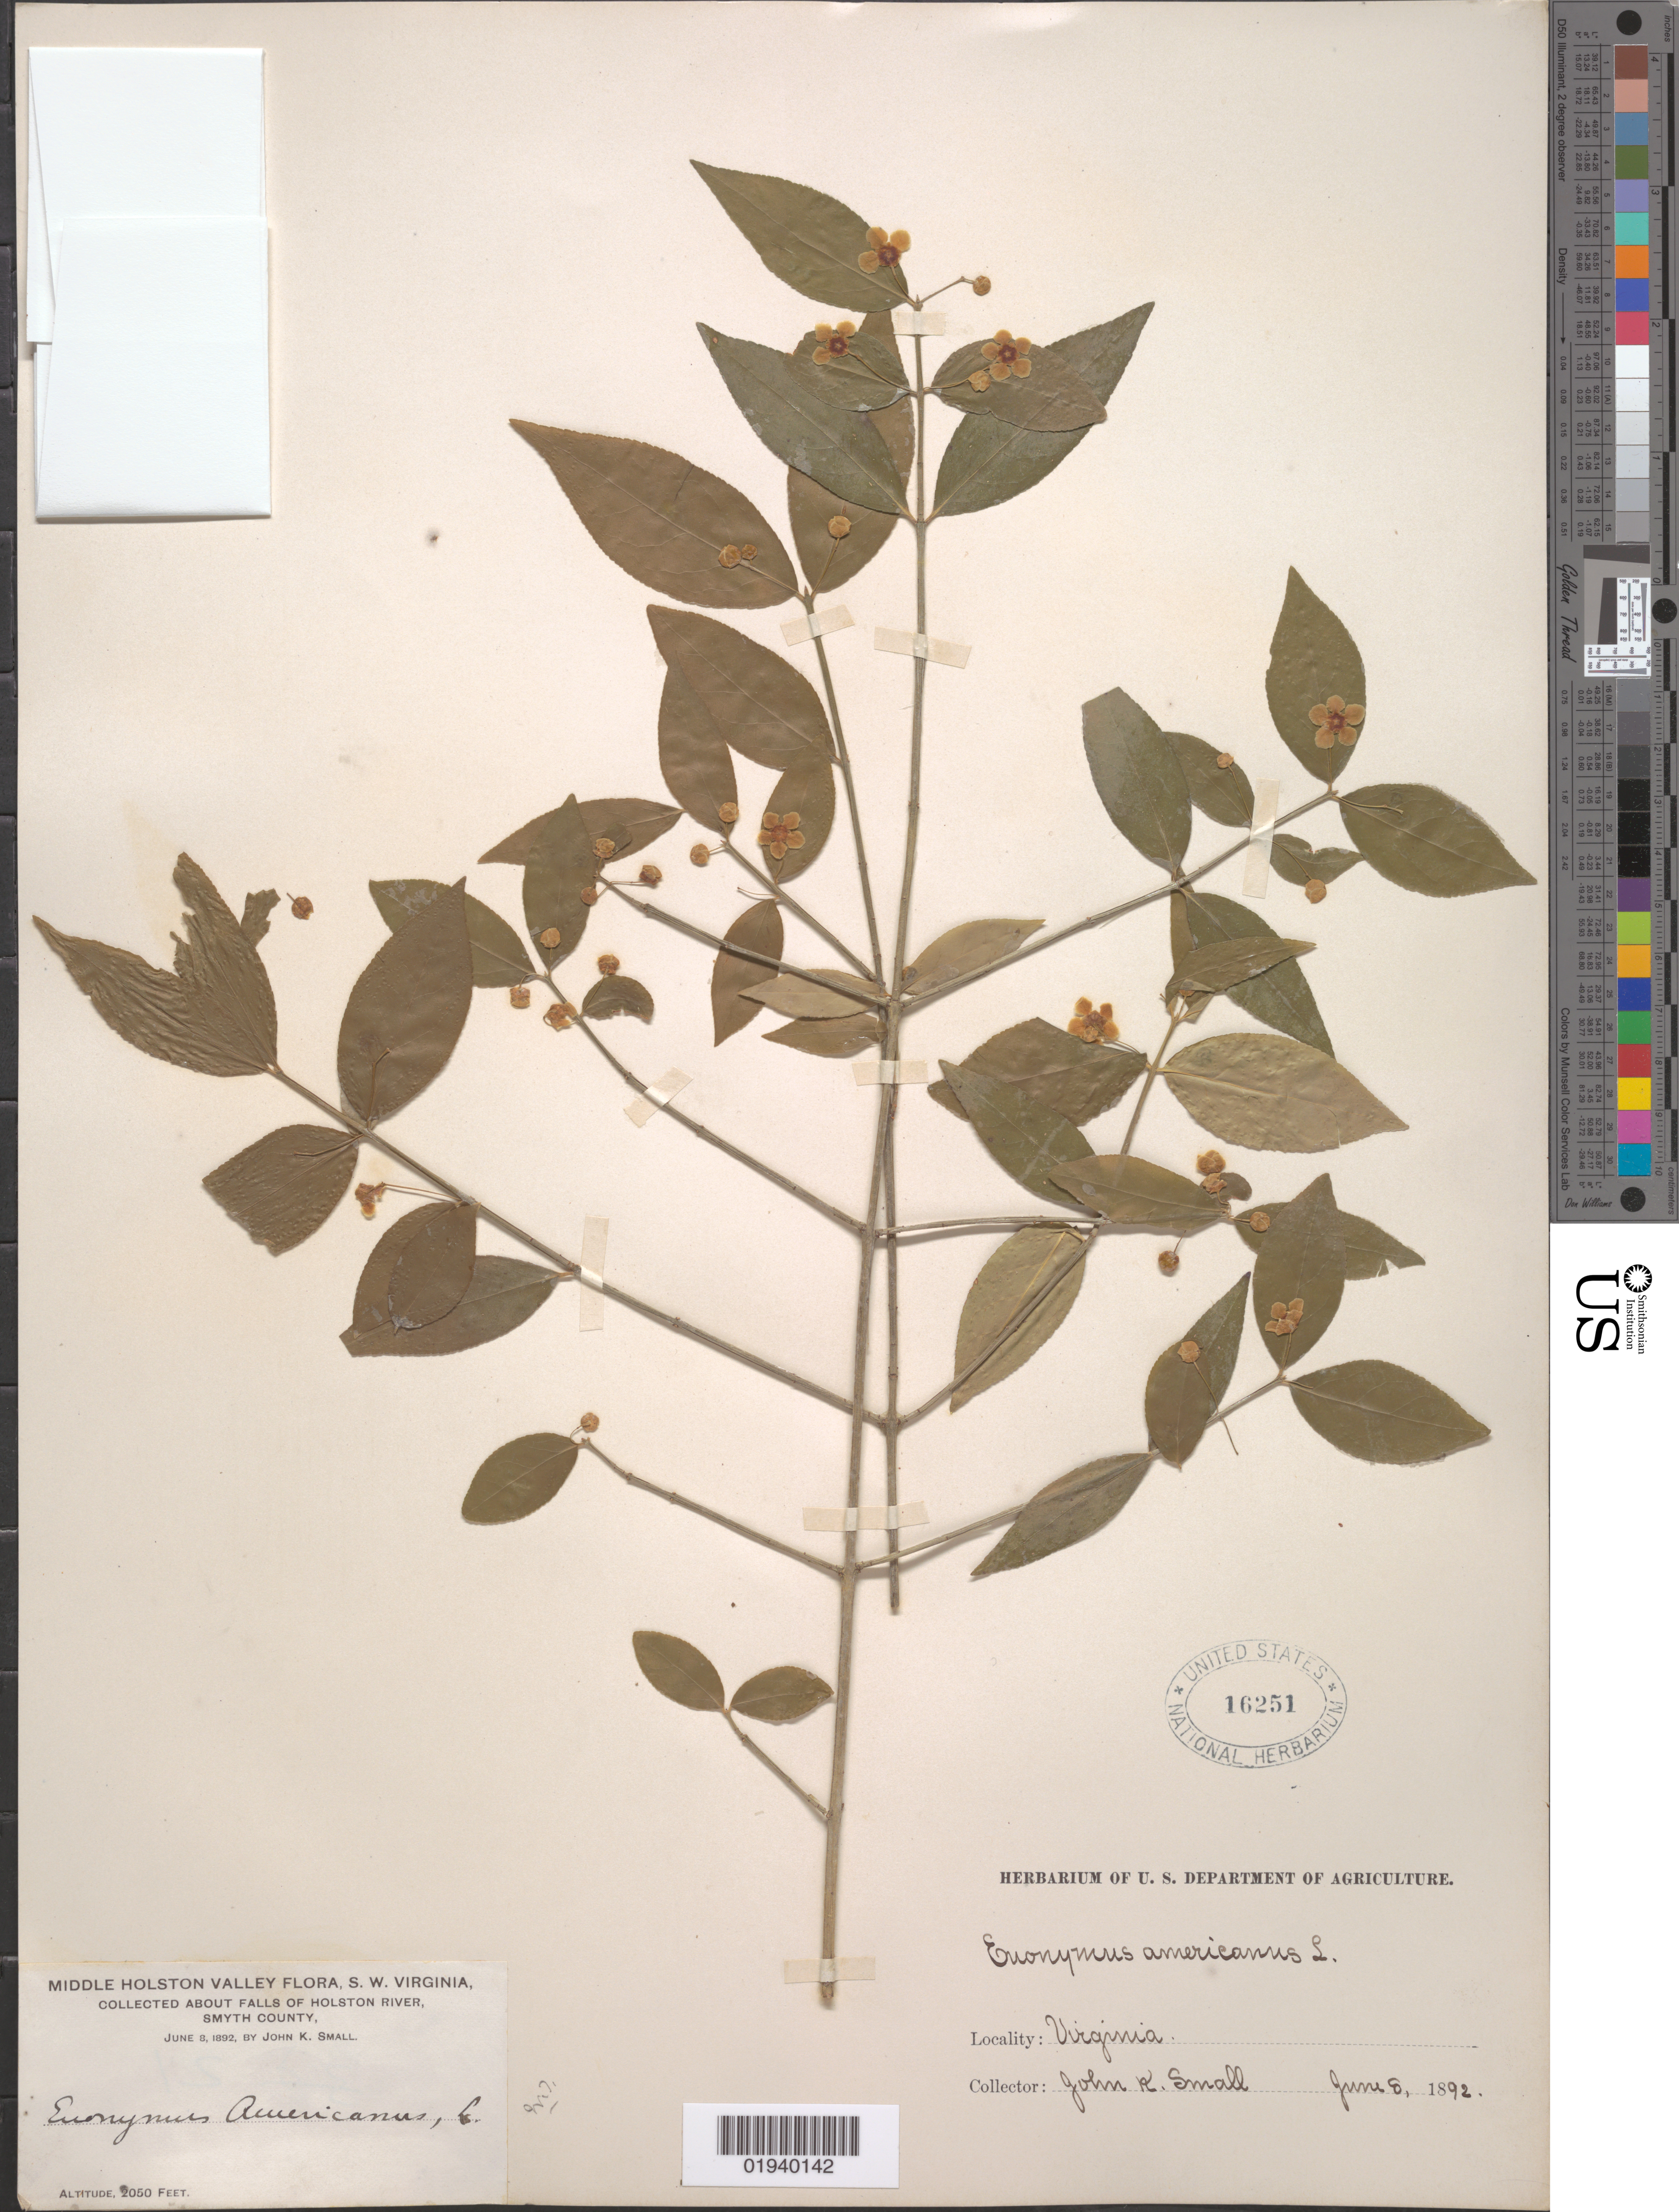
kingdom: Plantae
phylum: Tracheophyta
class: Magnoliopsida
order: Celastrales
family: Celastraceae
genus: Euonymus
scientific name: Euonymus americanus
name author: L.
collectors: J. K. Small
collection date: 1892-06-08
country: United States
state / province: Virginia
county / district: Smyth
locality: Middle Holston Valley, about the falls of Holston River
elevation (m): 625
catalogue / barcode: US 16251